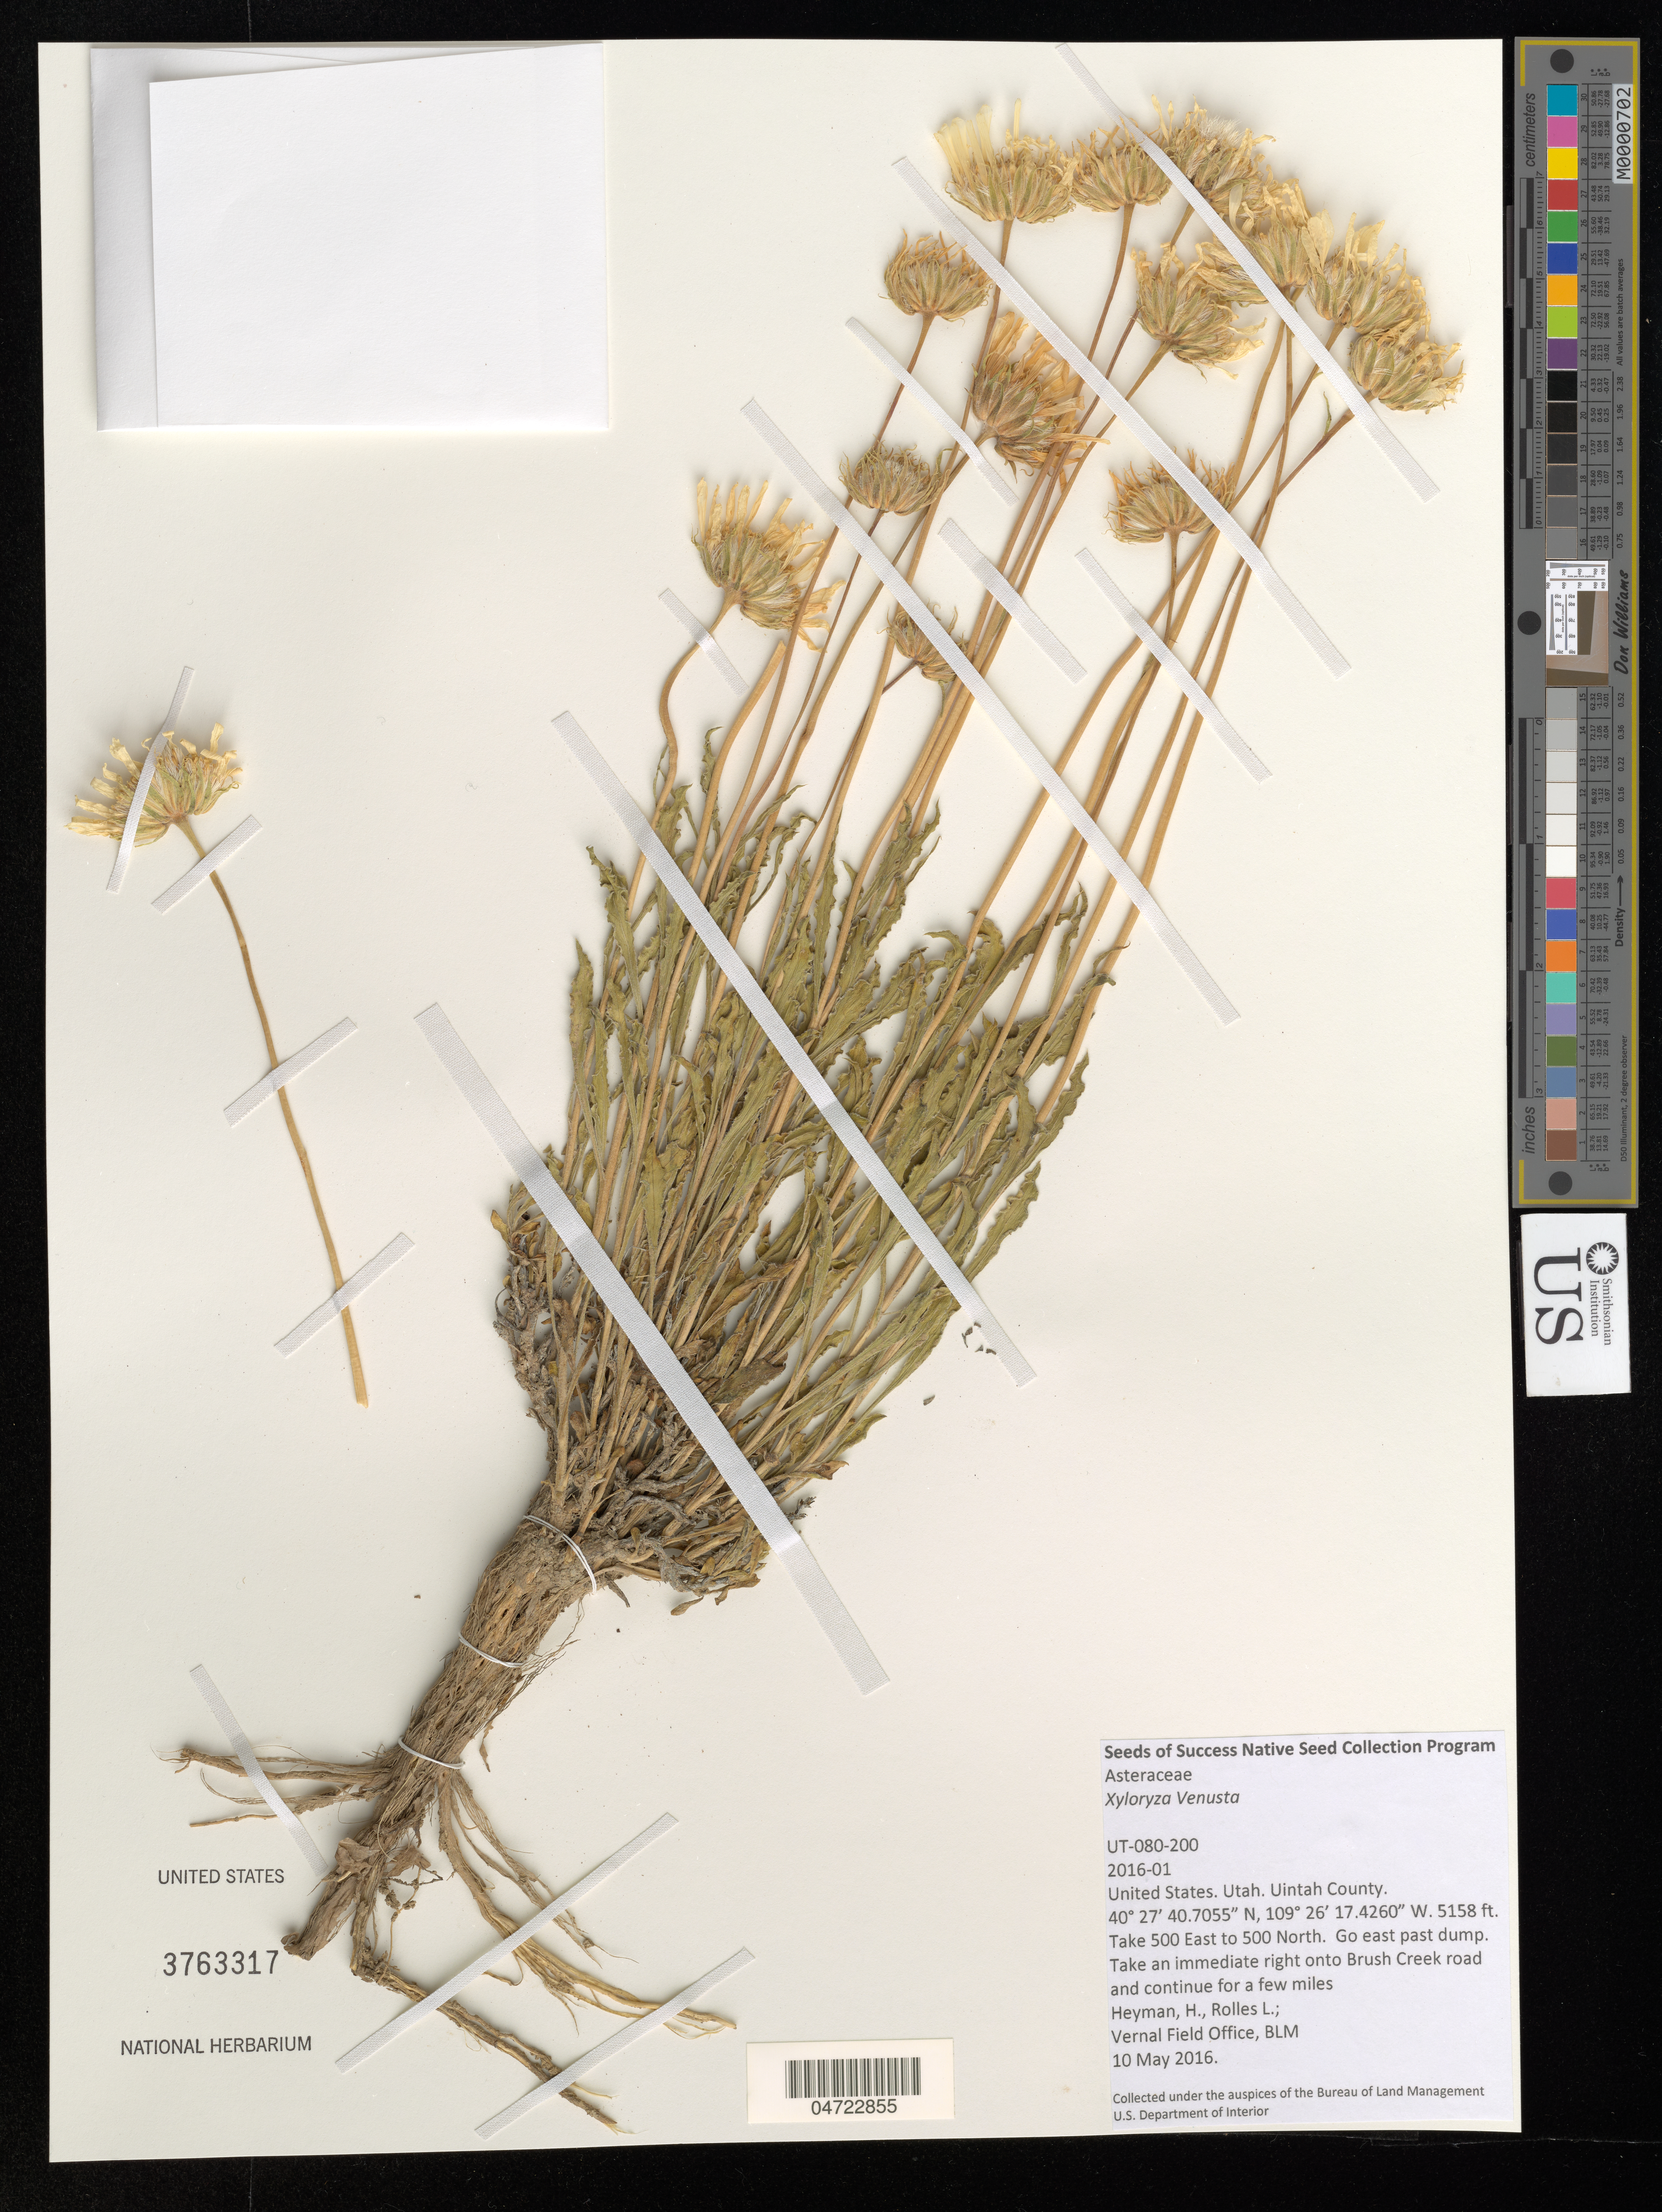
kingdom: Plantae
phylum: Tracheophyta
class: Magnoliopsida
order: Asterales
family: Asteraceae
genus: Xylorhiza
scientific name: Xylorhiza venusta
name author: (M.E. Jones) A. Heller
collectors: H. Heyman & L. Rolles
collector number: UT-080-200/2016-01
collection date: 2016-05-10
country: United States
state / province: Utah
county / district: Uintah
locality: Uintah County. Take 500 East to 500 North. Go east past dump. Take an immediate right onto Brush Creek road and continue for a few miles.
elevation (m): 1572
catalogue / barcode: US 3763317